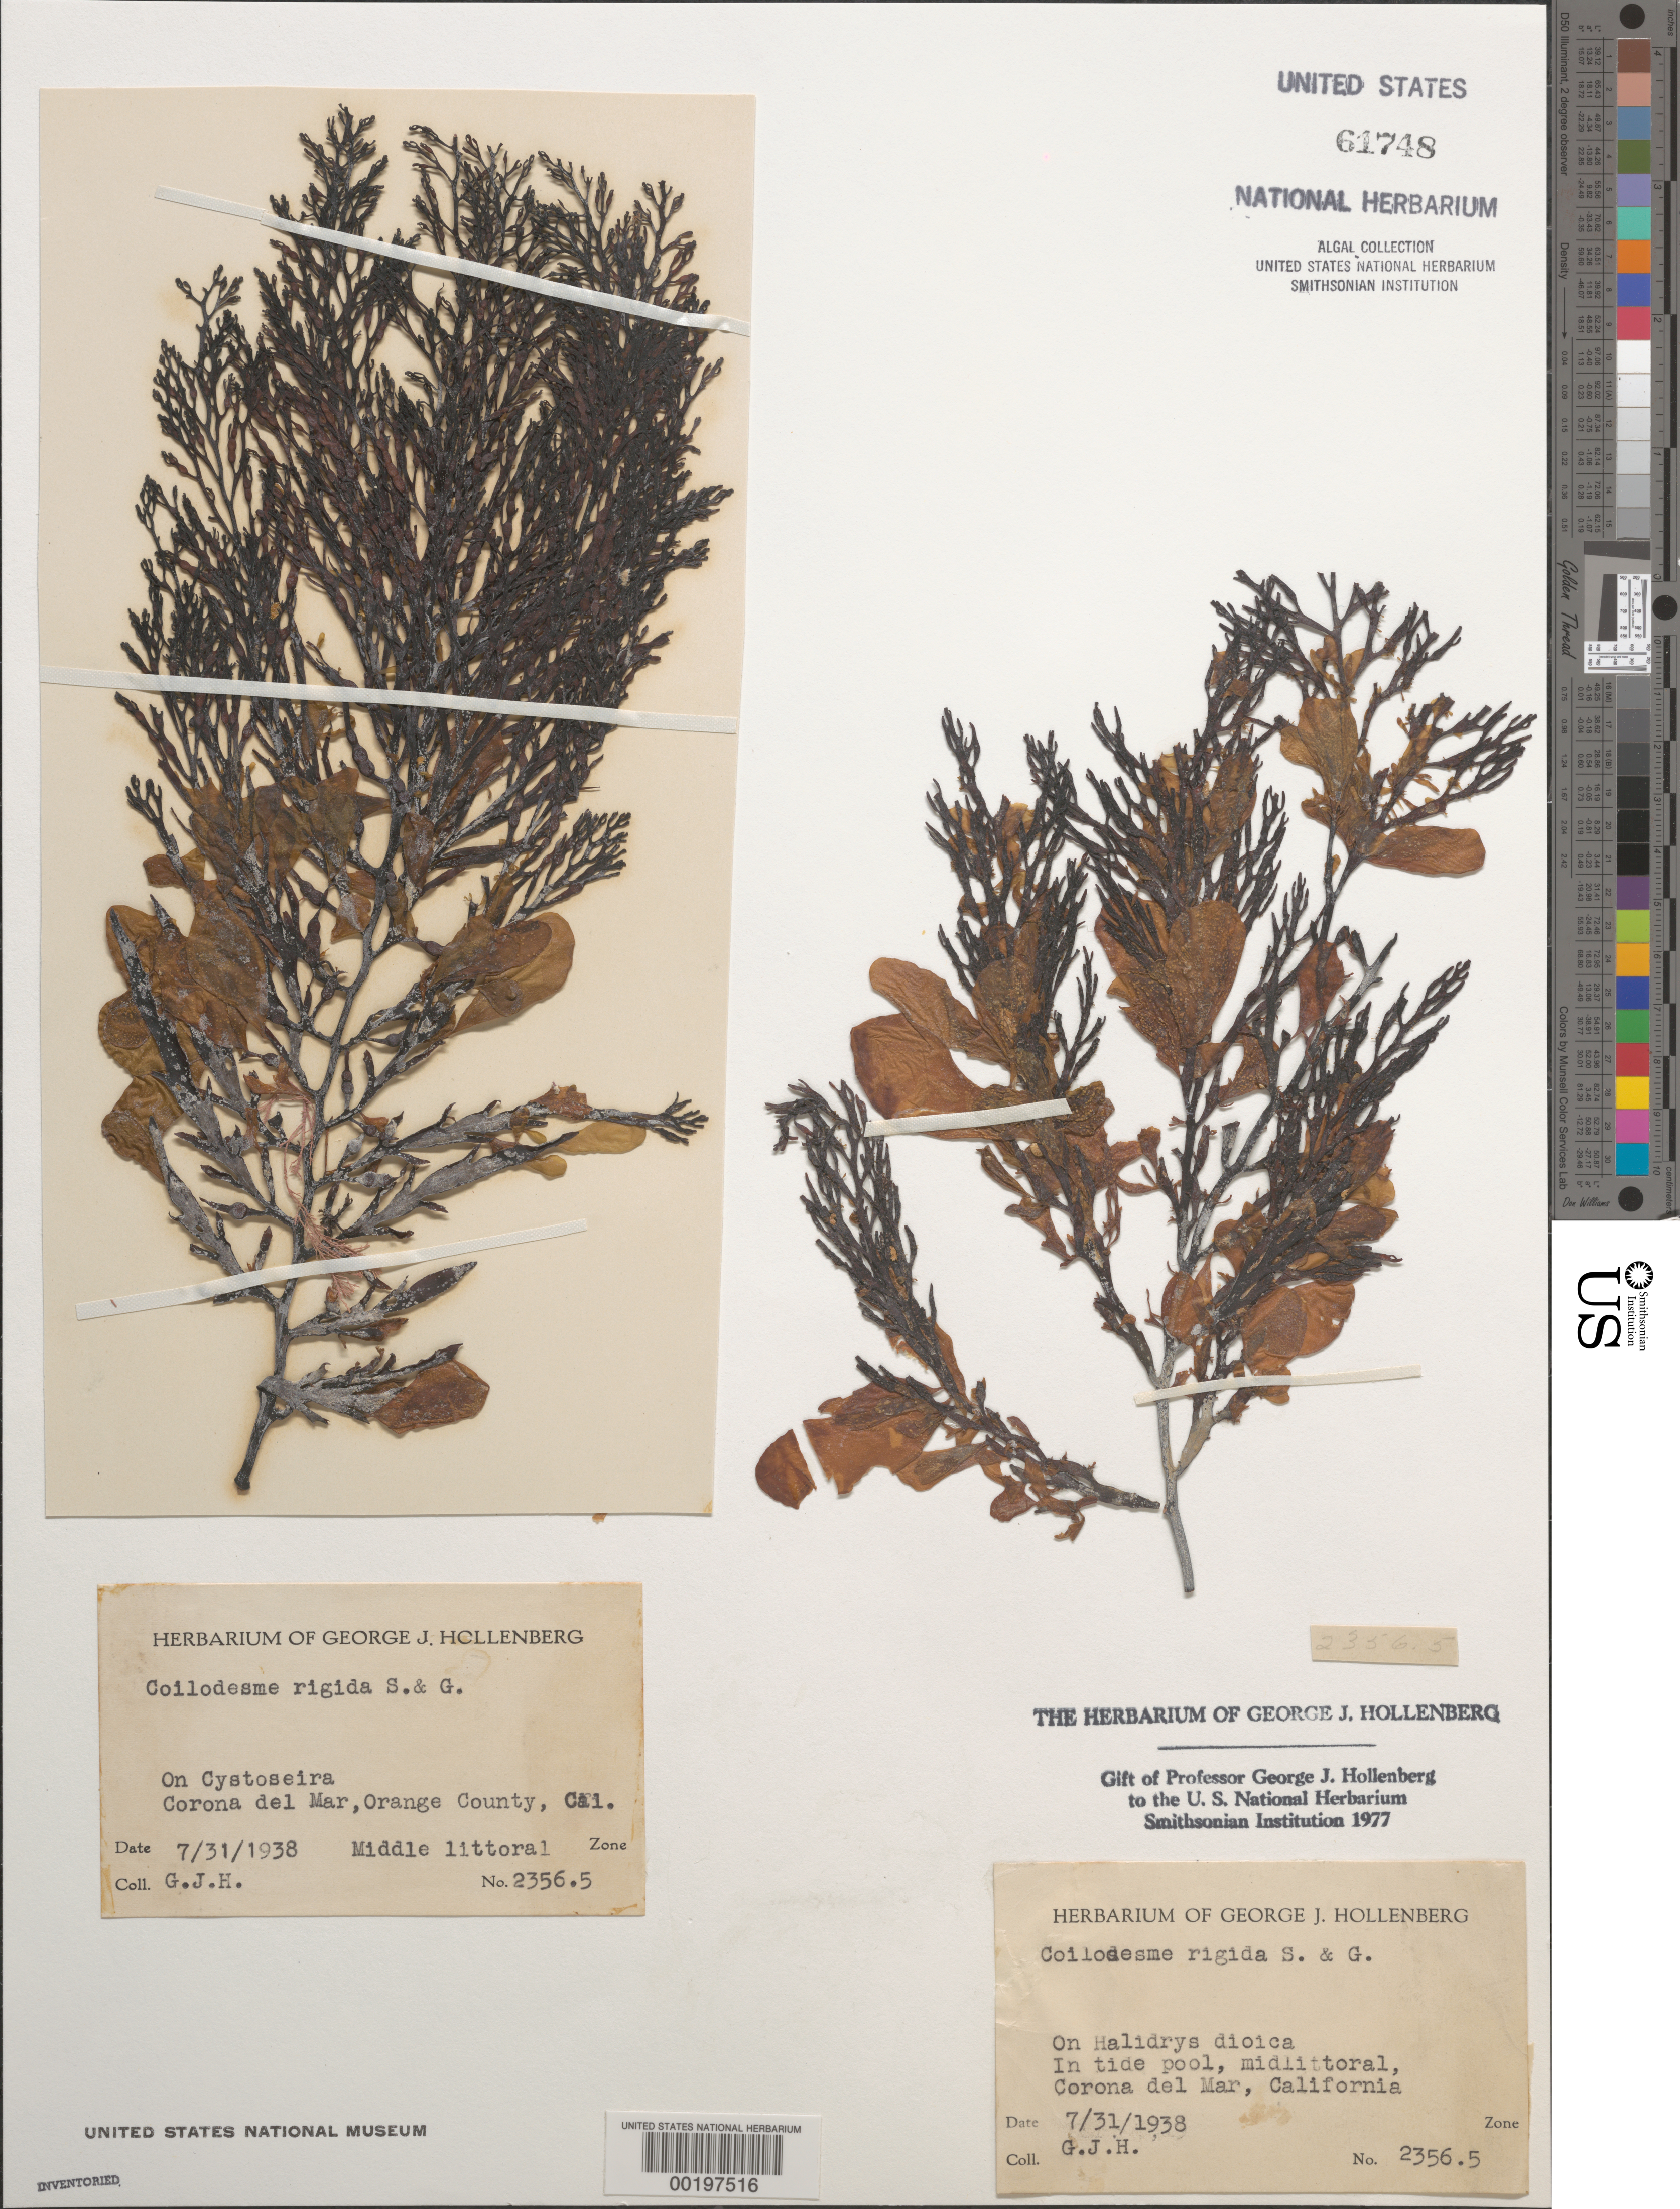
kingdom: Chromista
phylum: Ochrophyta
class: Phaeophyceae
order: Ectocarpales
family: Chordariaceae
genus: Coilodesme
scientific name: Coilodesme rigida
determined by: Hollenberg, George J.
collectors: G. Hollenberg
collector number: GJH 2356.5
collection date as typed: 31 Jul 1938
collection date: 1938-07-31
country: United States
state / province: California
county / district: Orange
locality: Corona del Mar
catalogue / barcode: US 61748